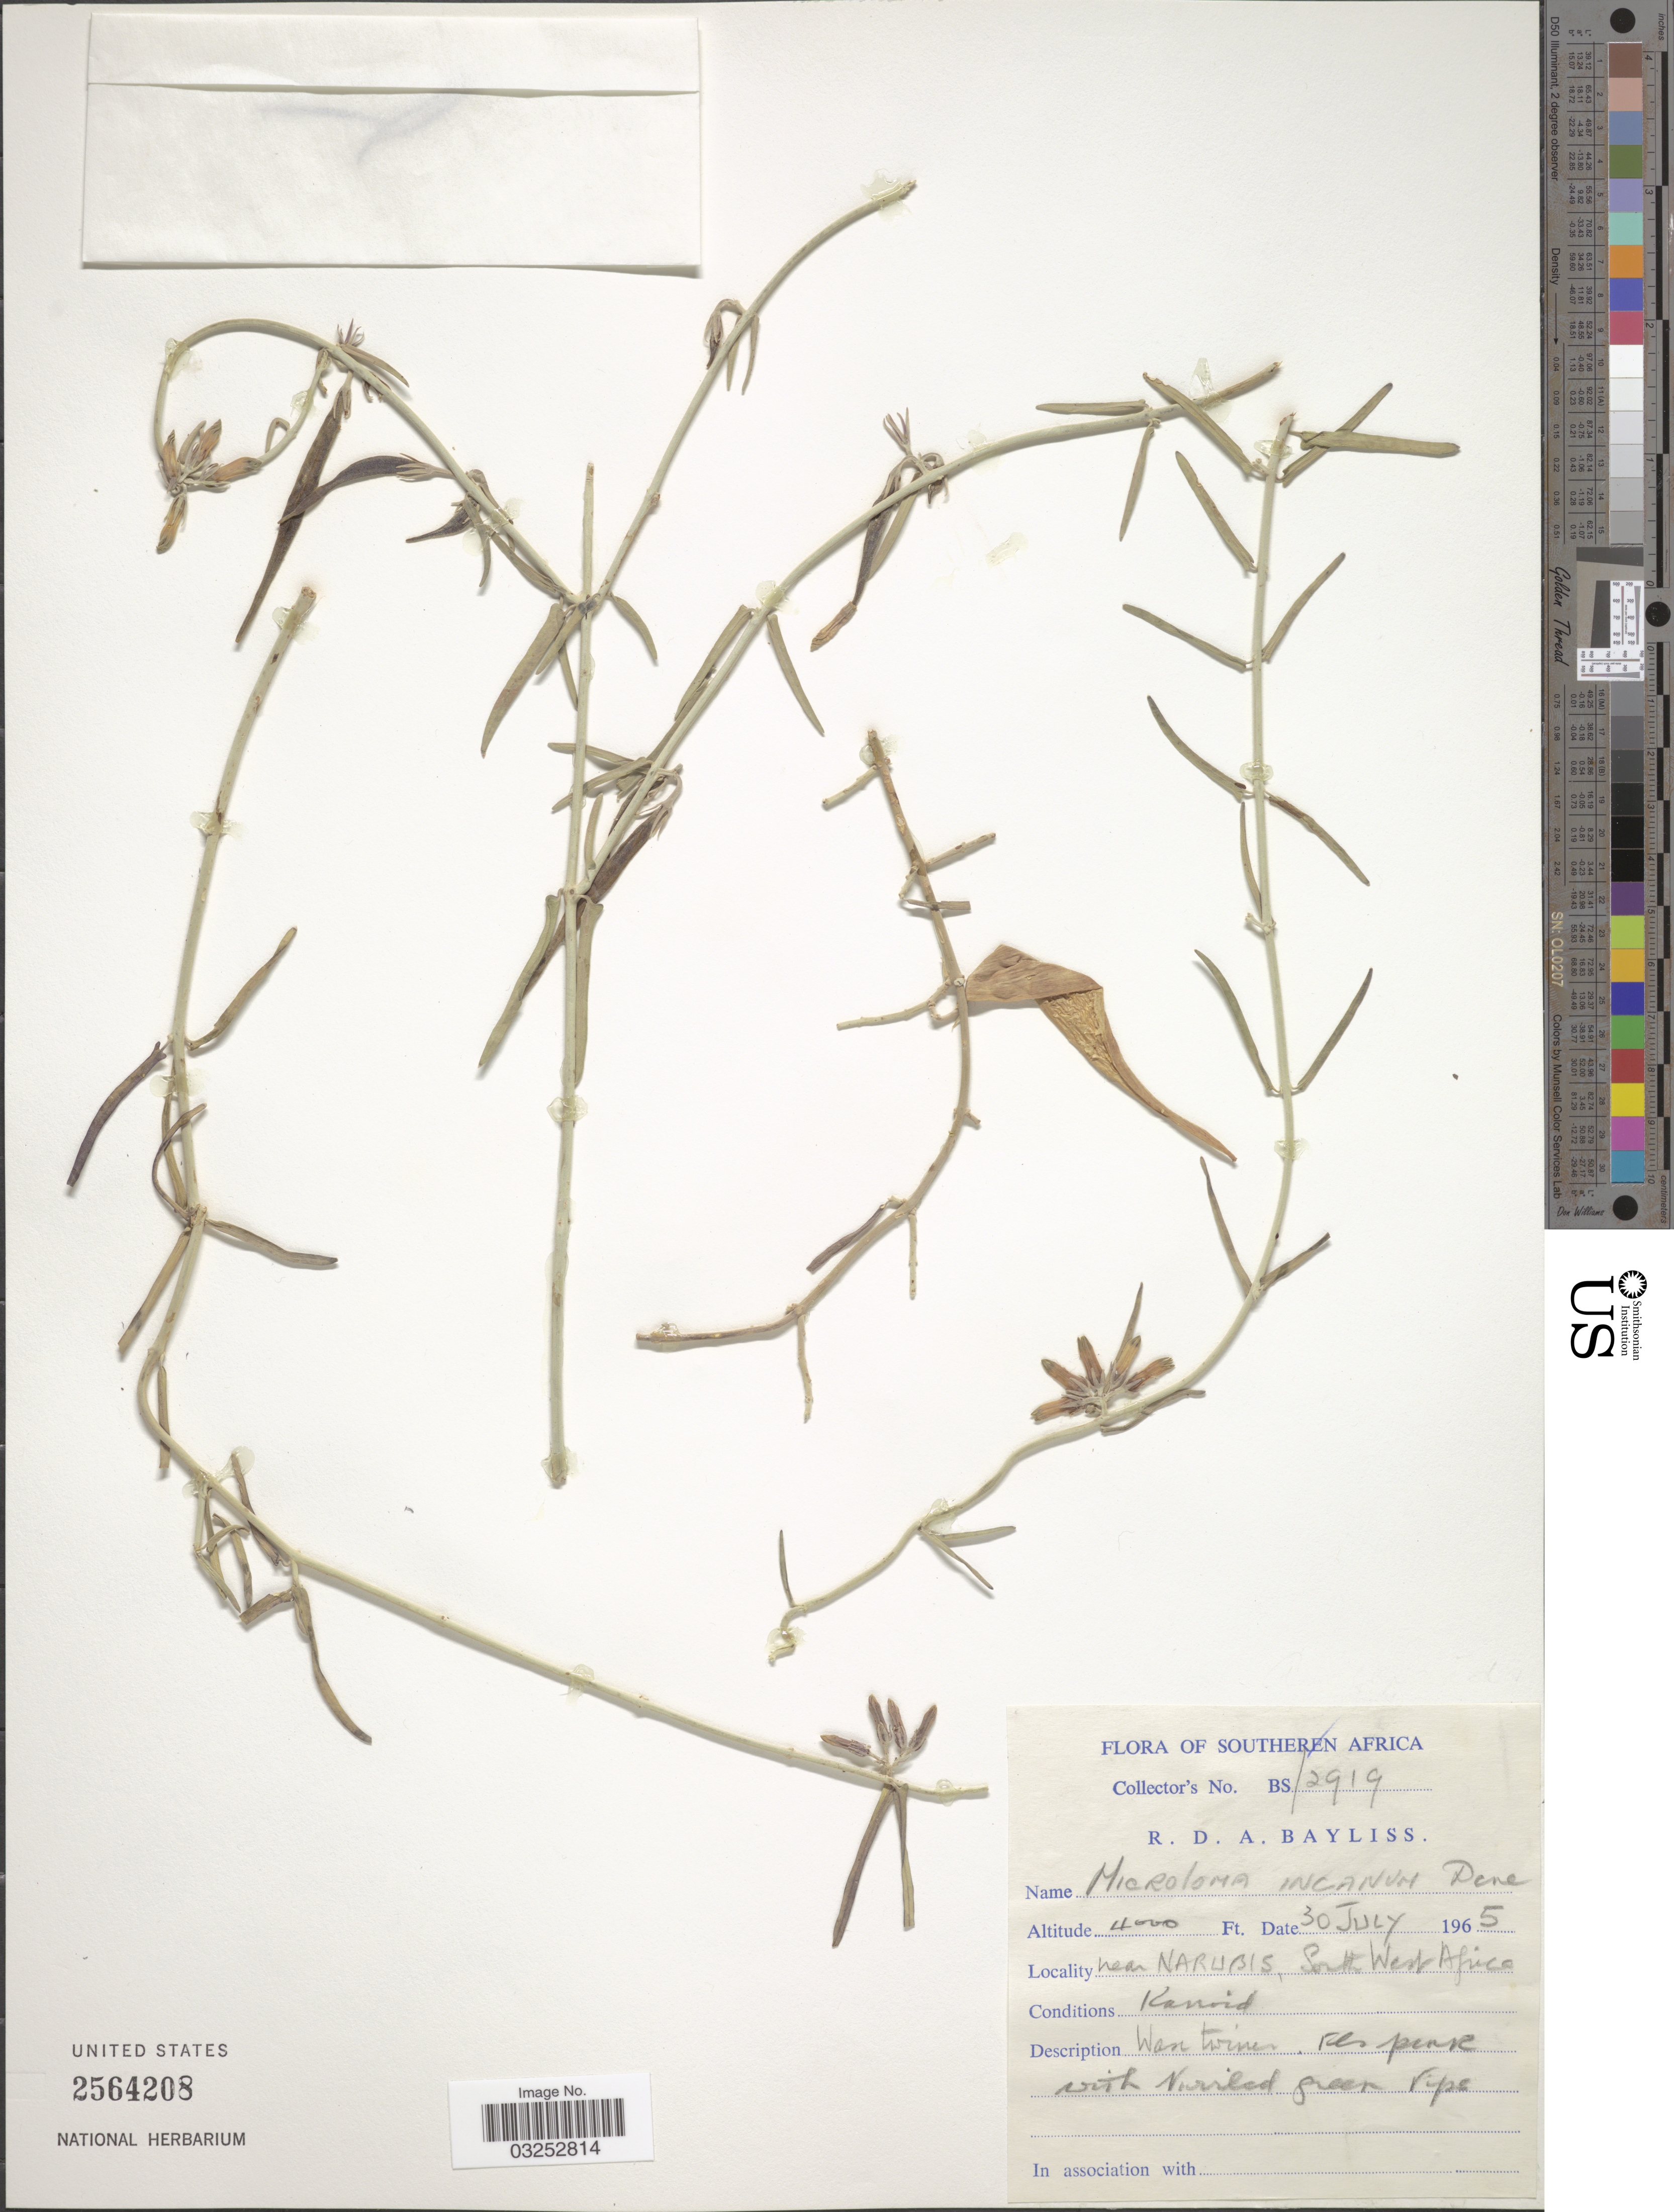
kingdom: Plantae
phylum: Tracheophyta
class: Magnoliopsida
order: Gentianales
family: Apocynaceae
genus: Microloma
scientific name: Microloma incanum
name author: Decne.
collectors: R. Bayliss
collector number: BS 2919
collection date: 1965-07-30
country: Namibia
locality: Southern Africa, near Narubis, South West Africa.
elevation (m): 1219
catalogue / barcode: US 2564208